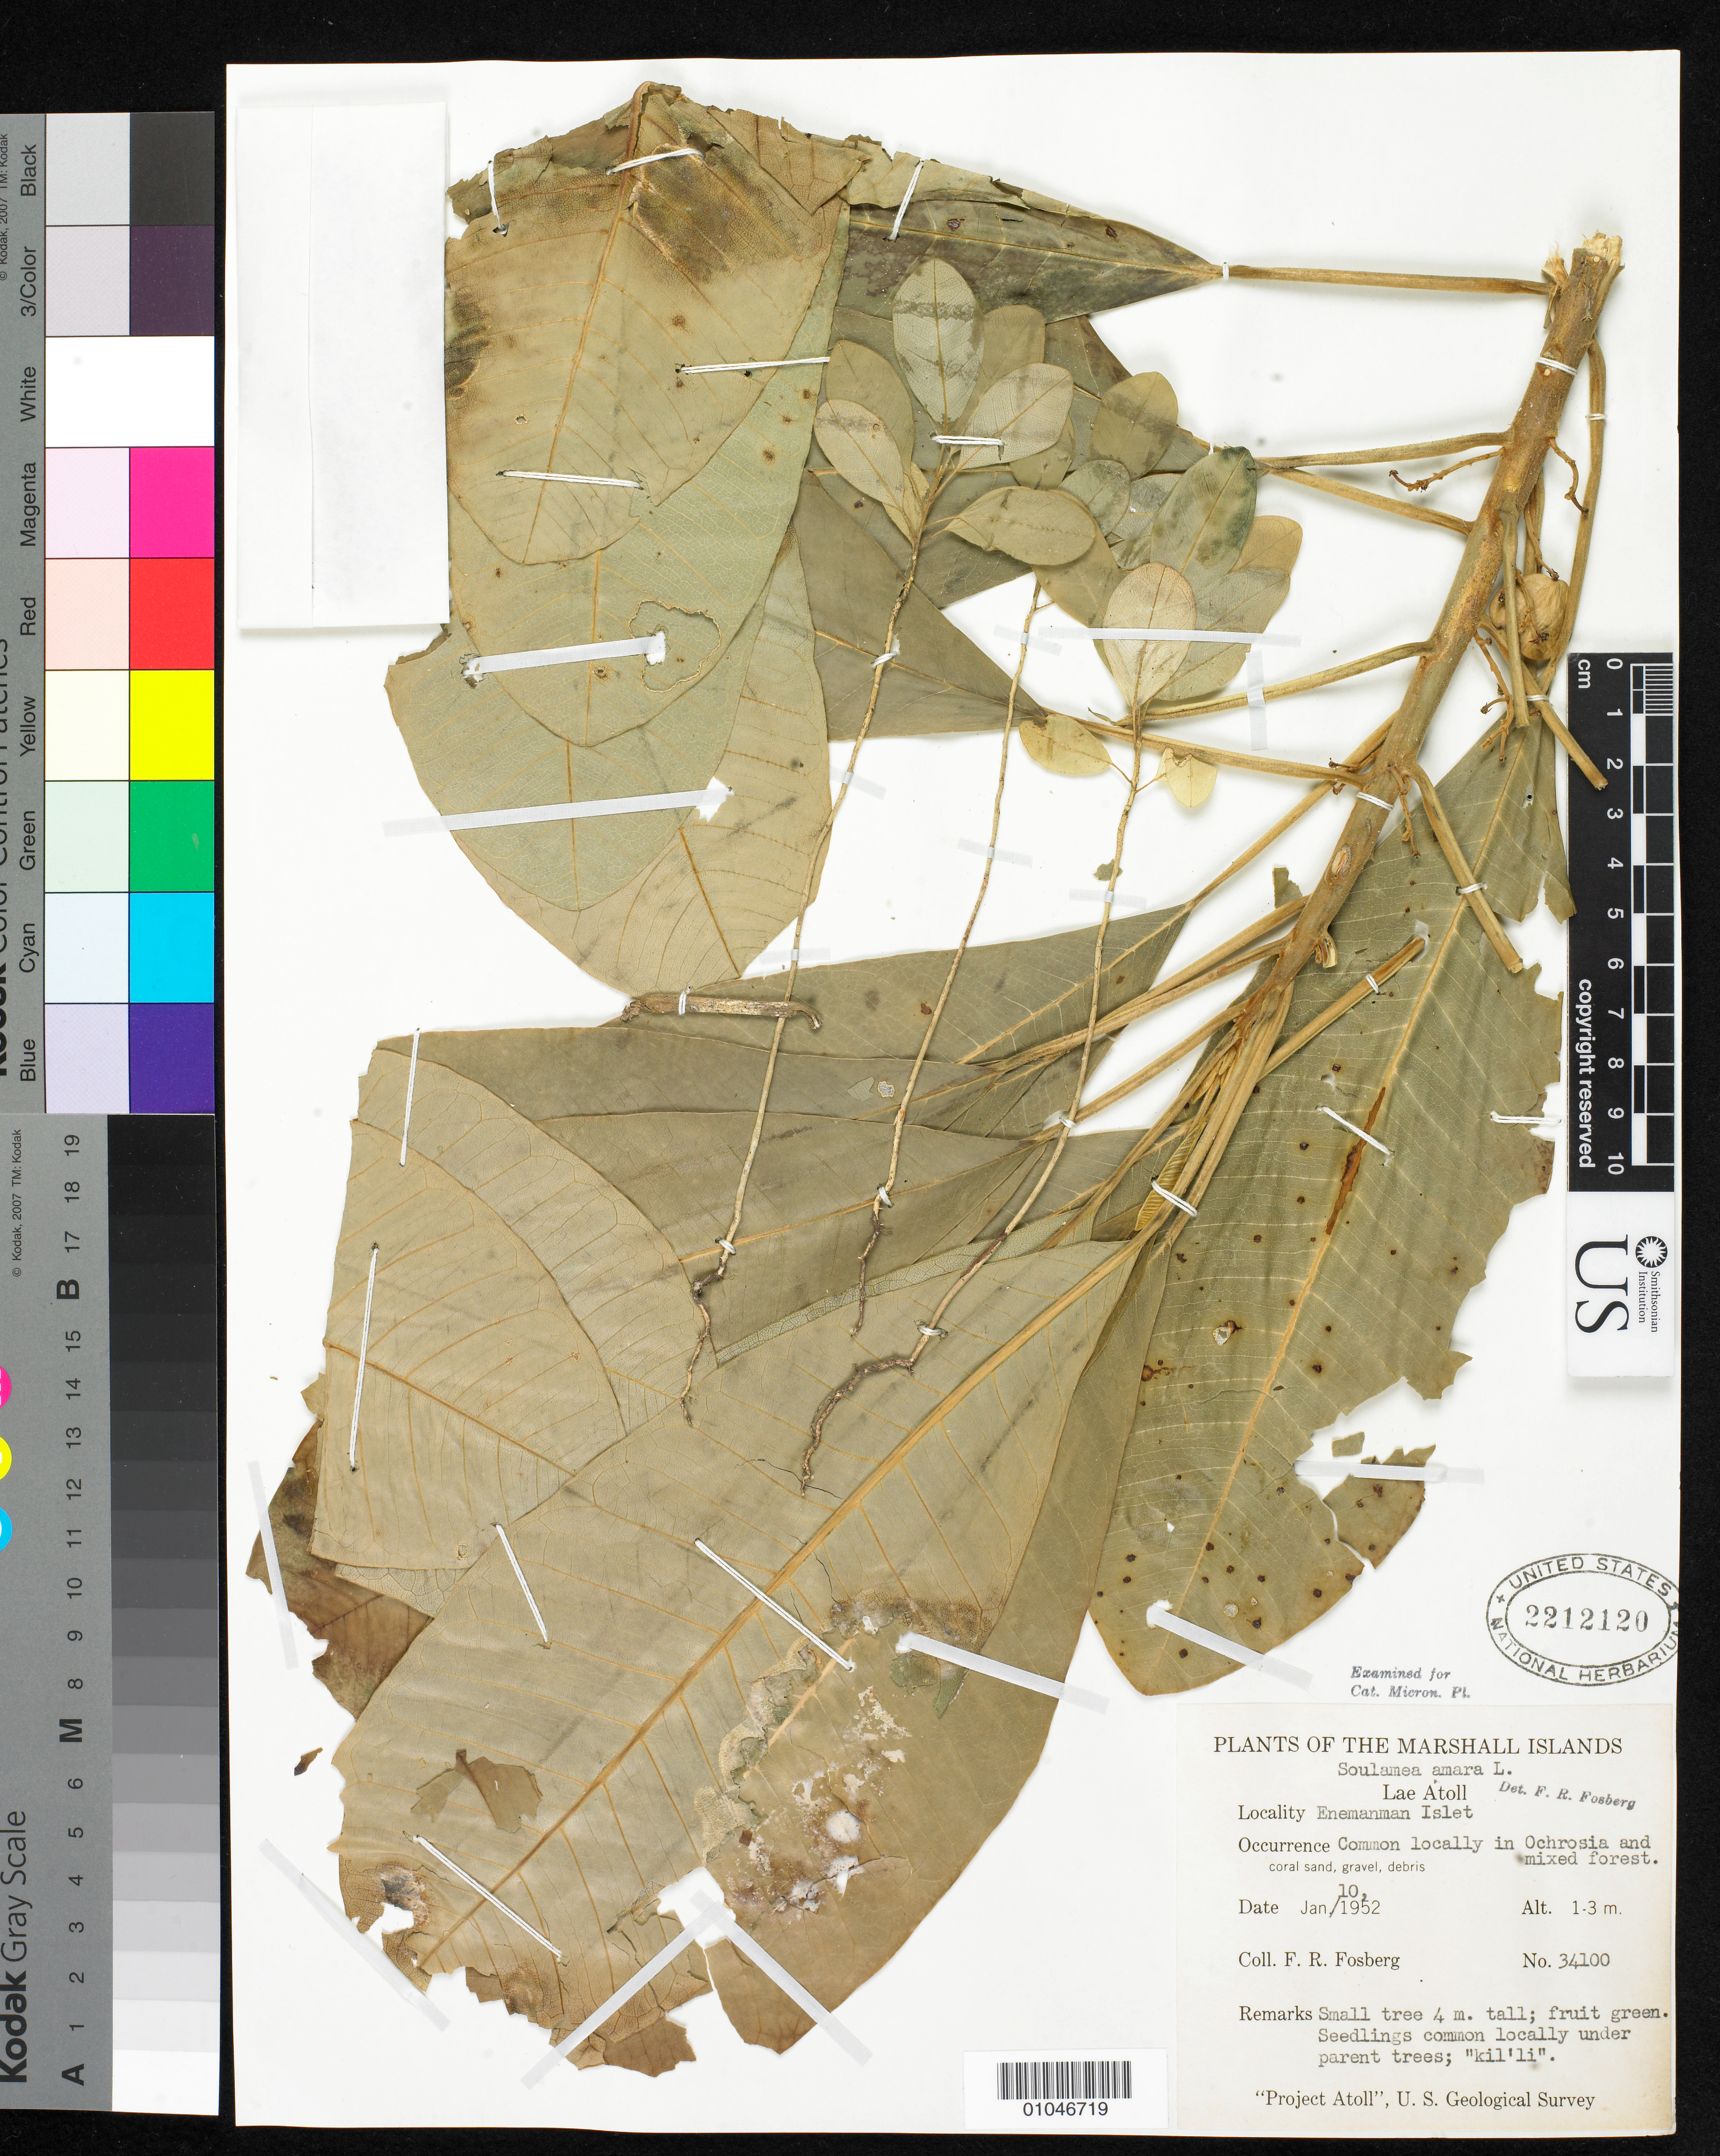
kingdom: Plantae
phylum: Tracheophyta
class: Magnoliopsida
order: Sapindales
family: Simaroubaceae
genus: Soulamea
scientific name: Soulamea amara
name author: Lam.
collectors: F. R. Fosberg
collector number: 34100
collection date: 1952-01-10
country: Marshall Islands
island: Lae Atoll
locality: Enemanman Islet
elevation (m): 1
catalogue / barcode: US 2212120